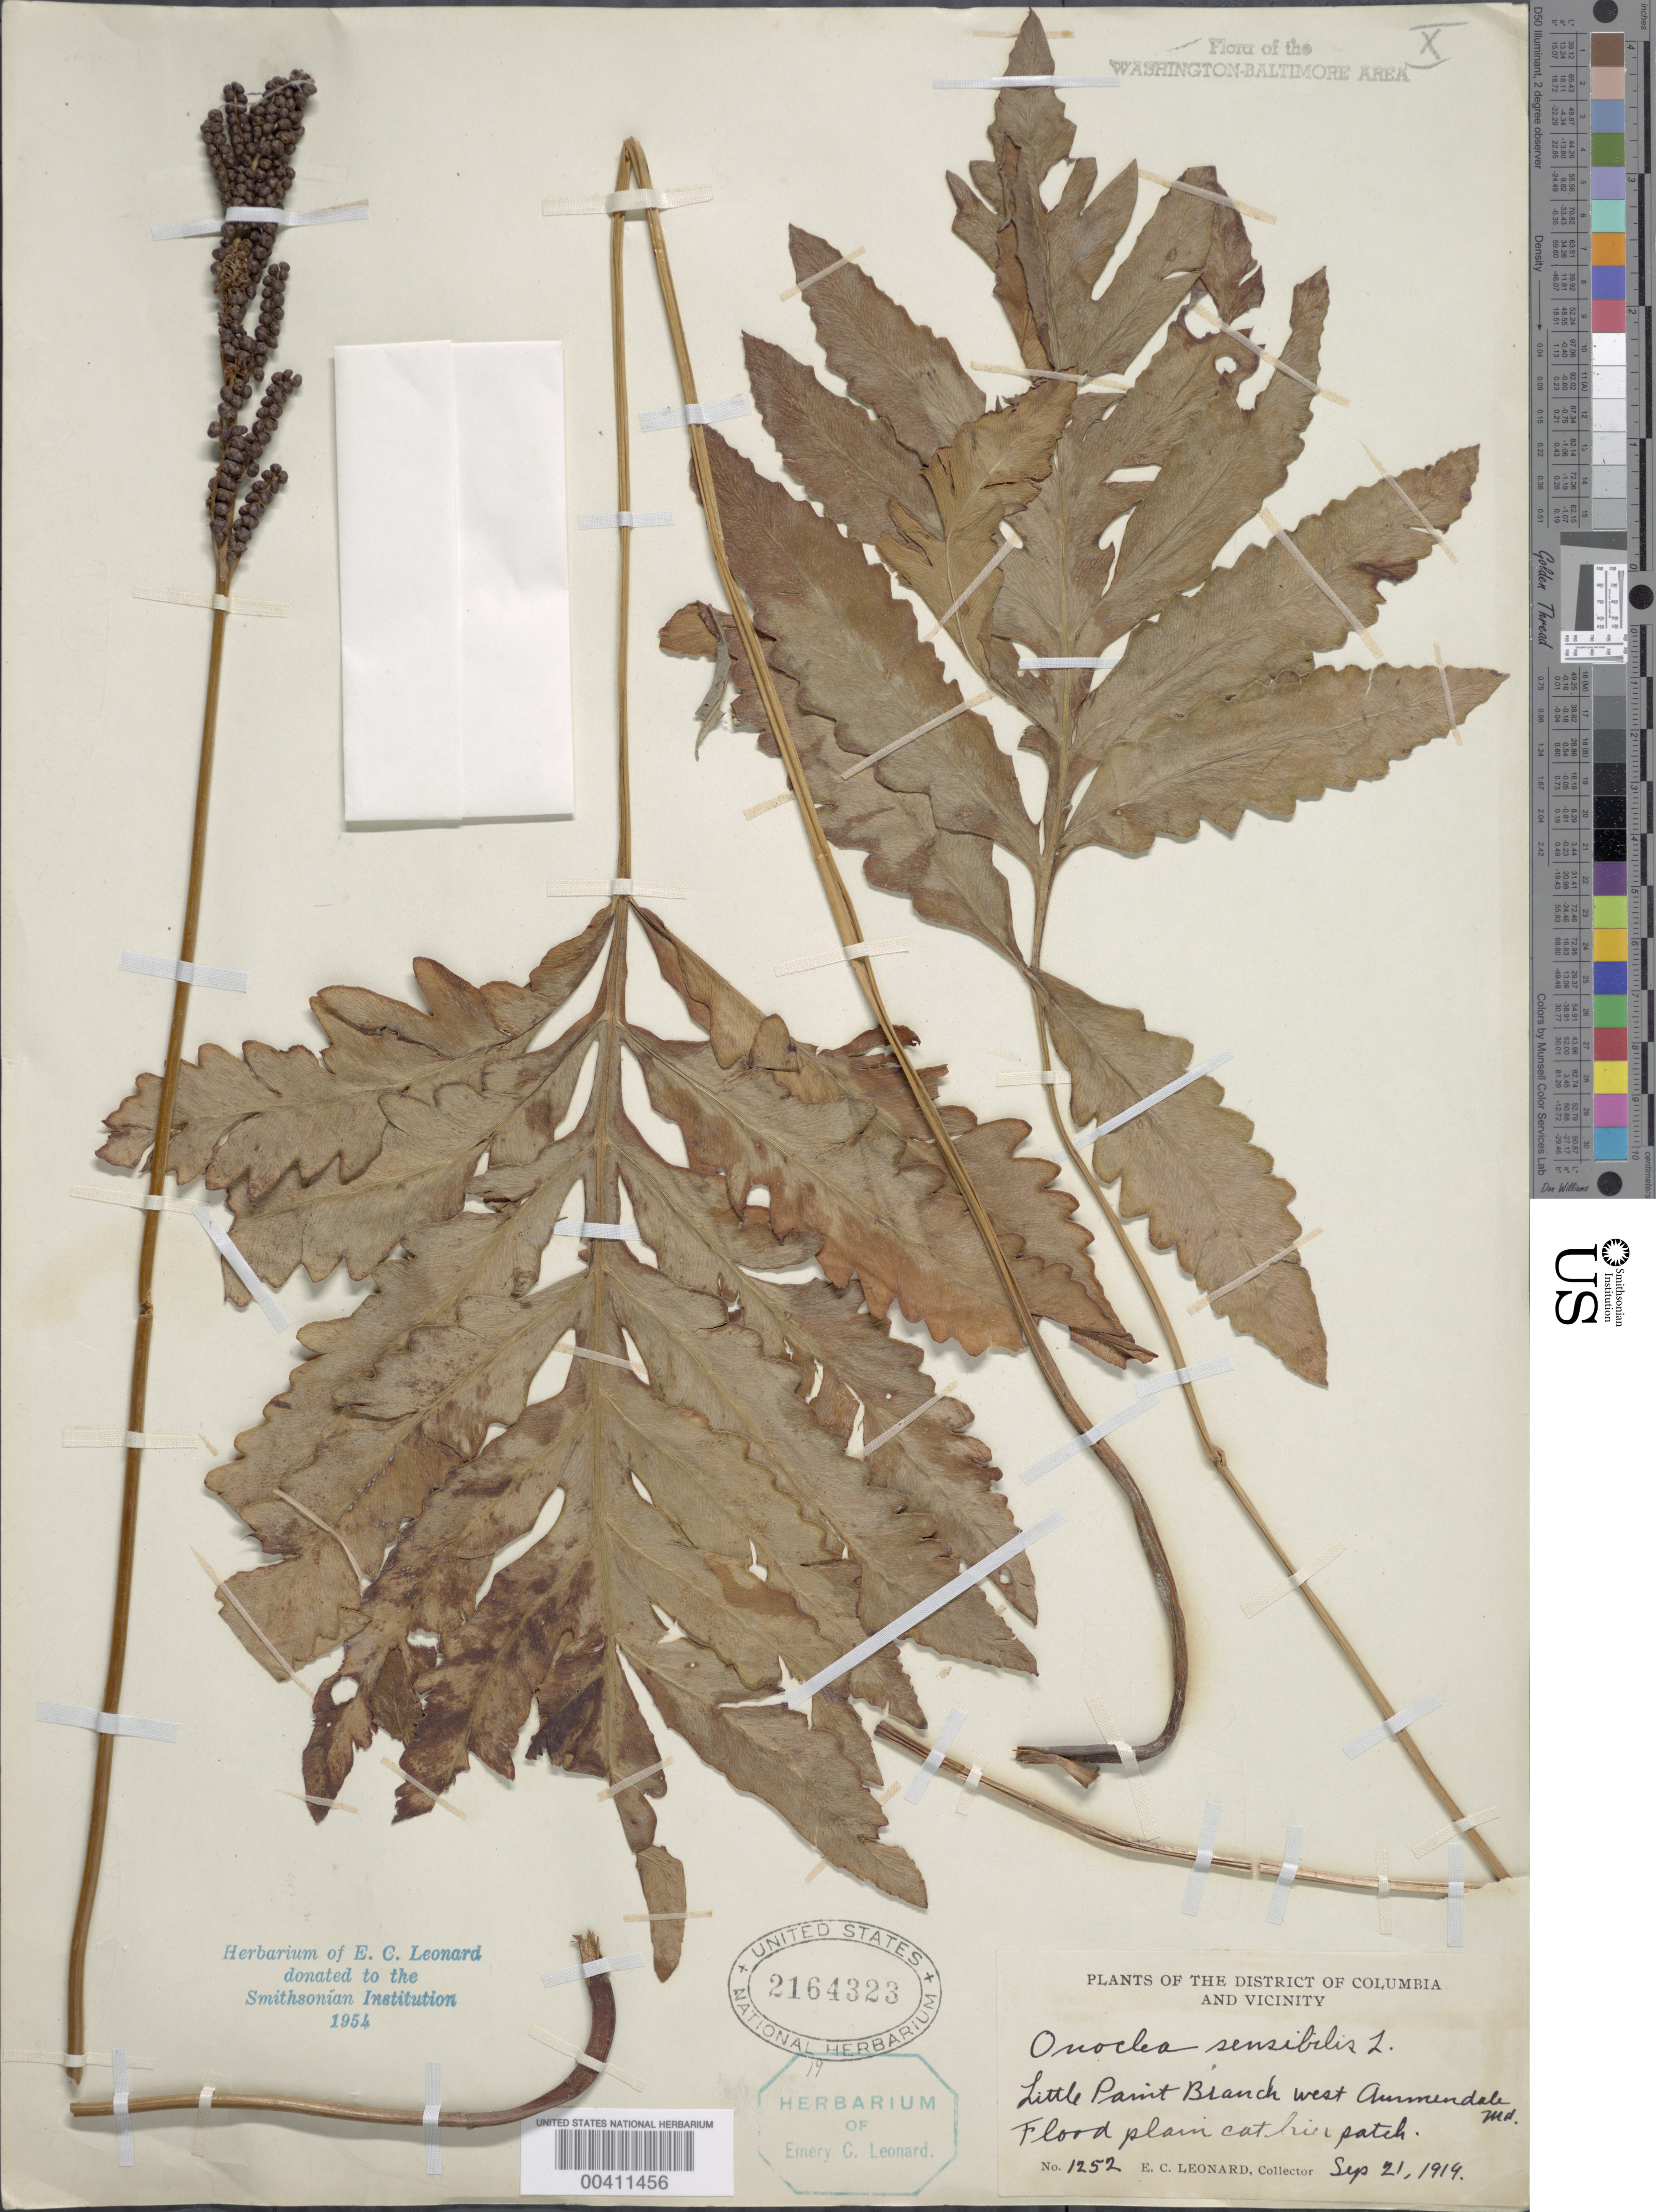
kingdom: Plantae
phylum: Tracheophyta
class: Polypodiopsida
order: Polypodiales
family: Onocleaceae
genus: Onoclea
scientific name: Onoclea sensibilis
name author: L.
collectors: E. C. Leonard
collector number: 1252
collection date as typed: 21 Sep 1919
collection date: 1919-09-21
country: United States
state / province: Maryland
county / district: Prince George's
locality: Little Paint Branch, west of Ammendae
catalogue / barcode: US 2164323